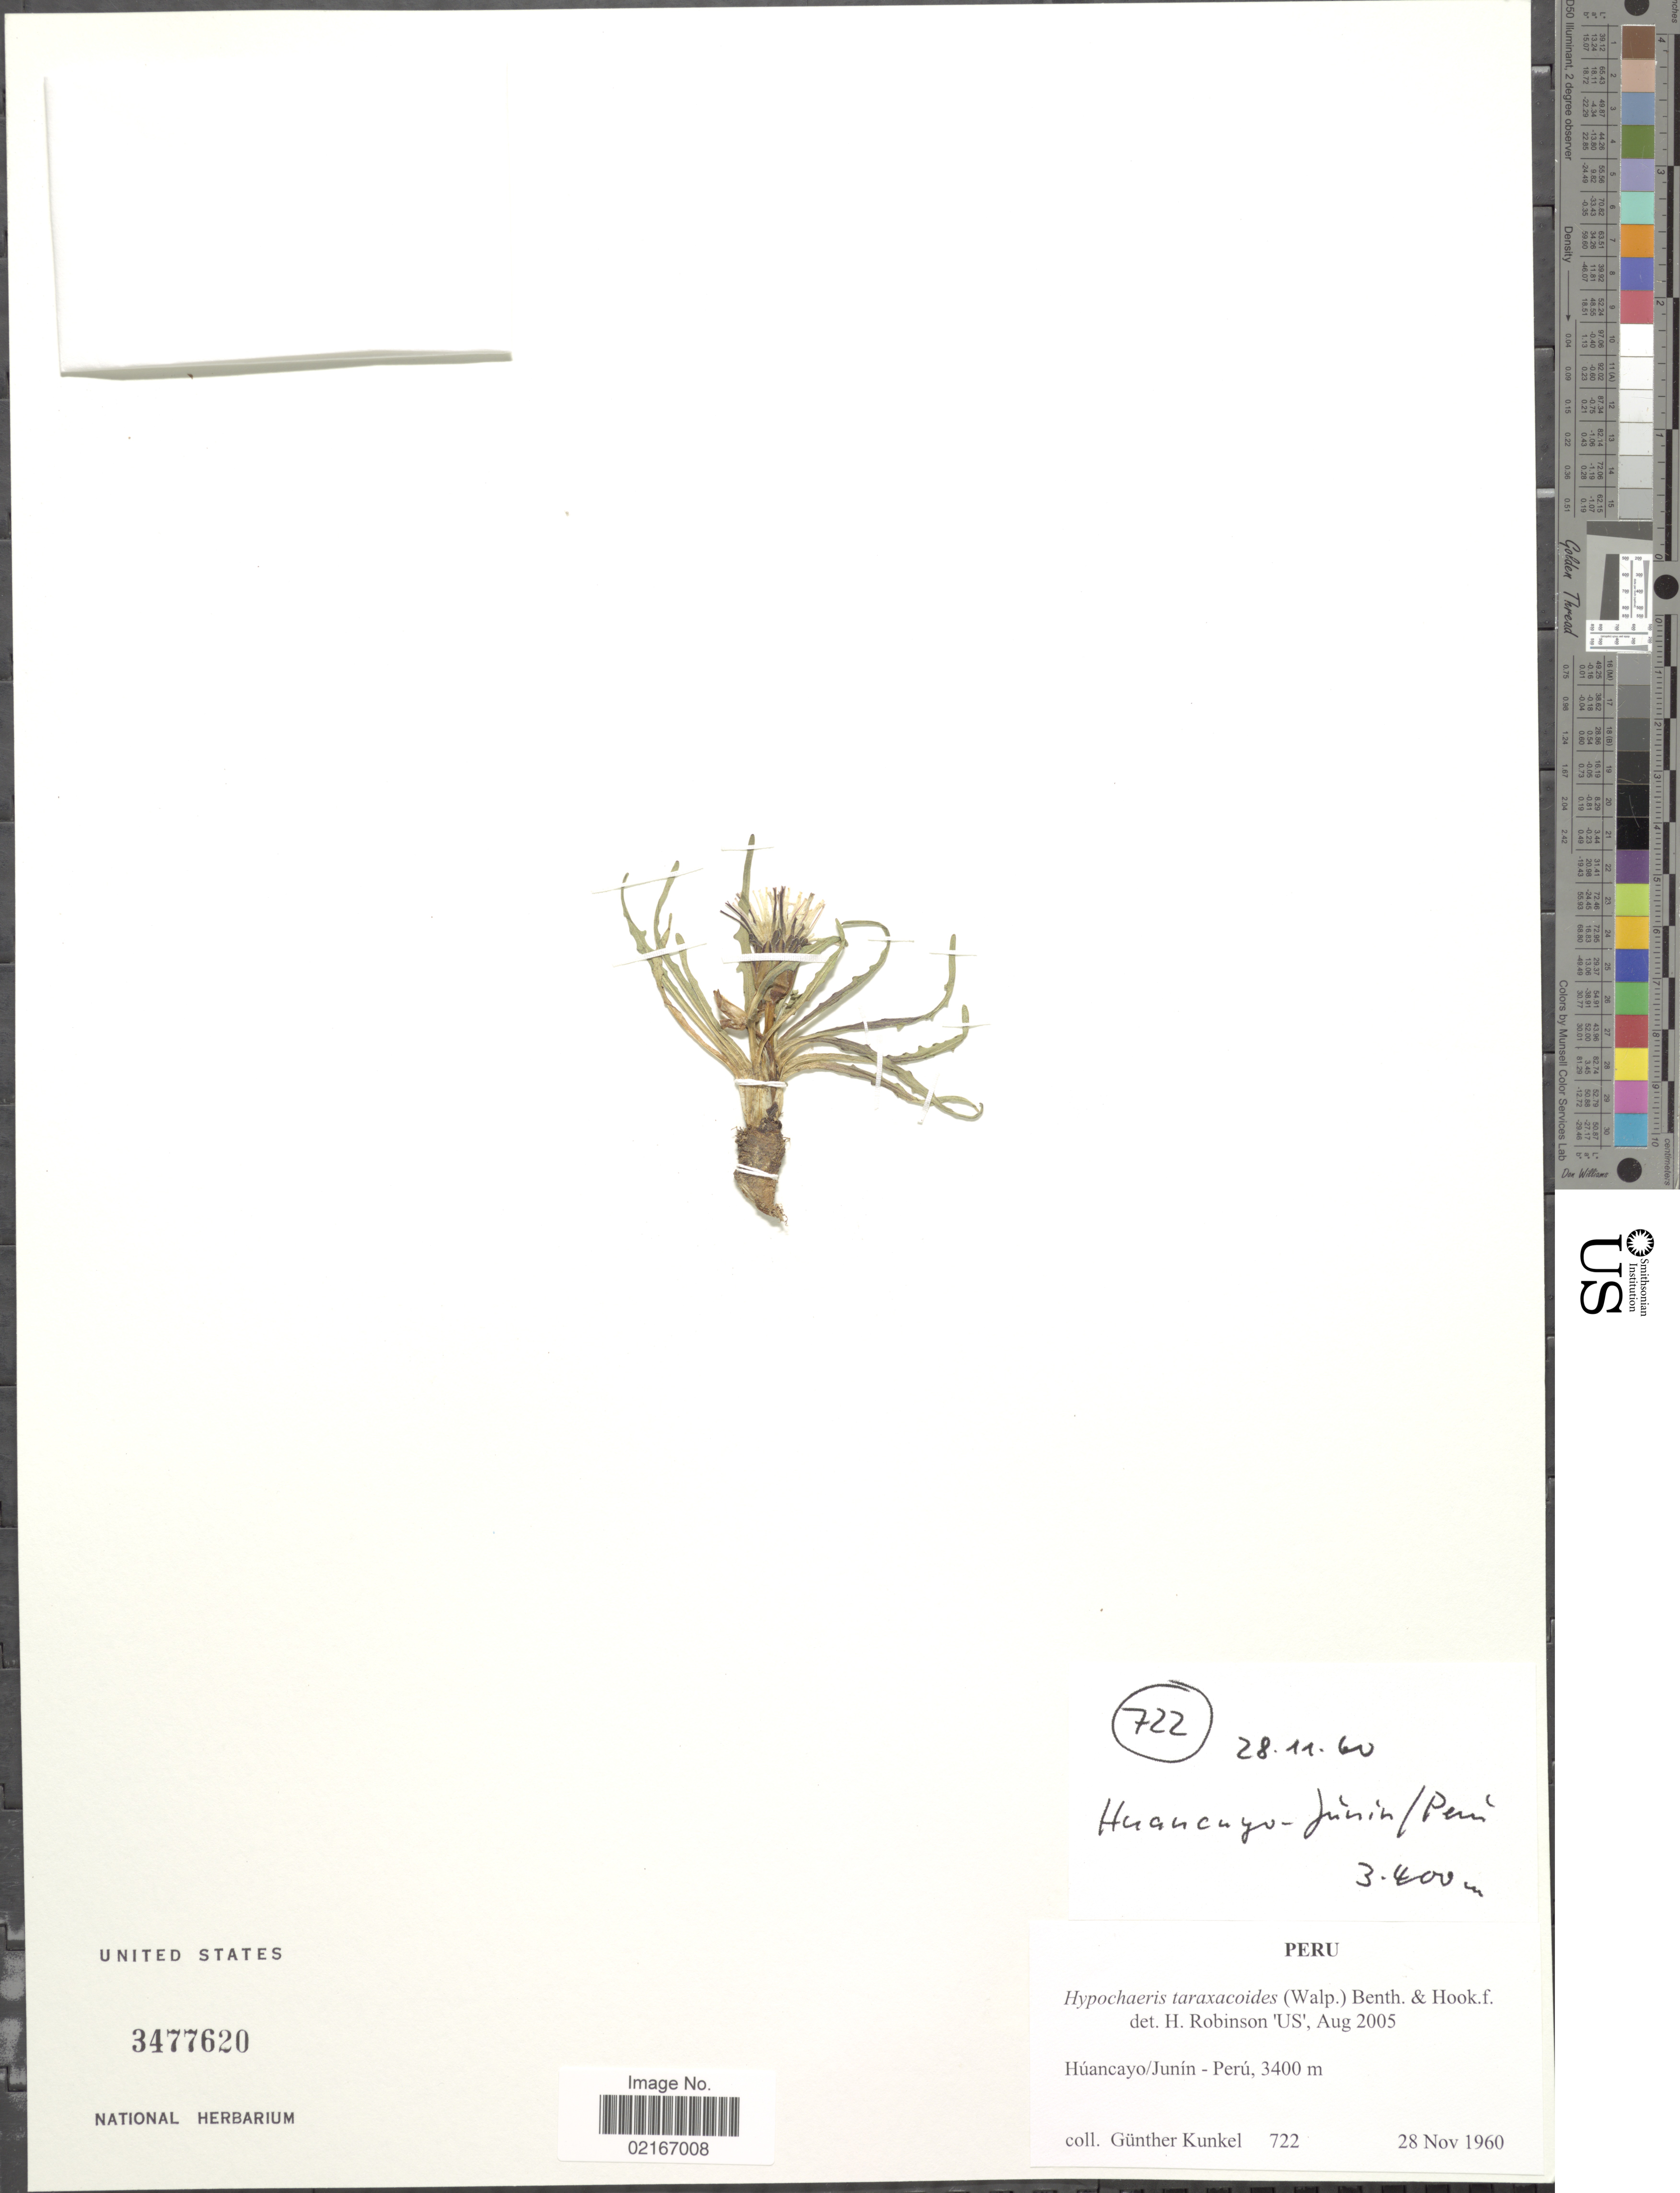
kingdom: Plantae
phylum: Tracheophyta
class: Magnoliopsida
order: Asterales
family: Asteraceae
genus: Hypochaeris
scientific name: Hypochaeris sp.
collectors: G. Kunkel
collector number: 722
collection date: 1960-11-28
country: Peru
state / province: Junín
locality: Huancayo/Junin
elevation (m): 3400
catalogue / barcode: US 3477620